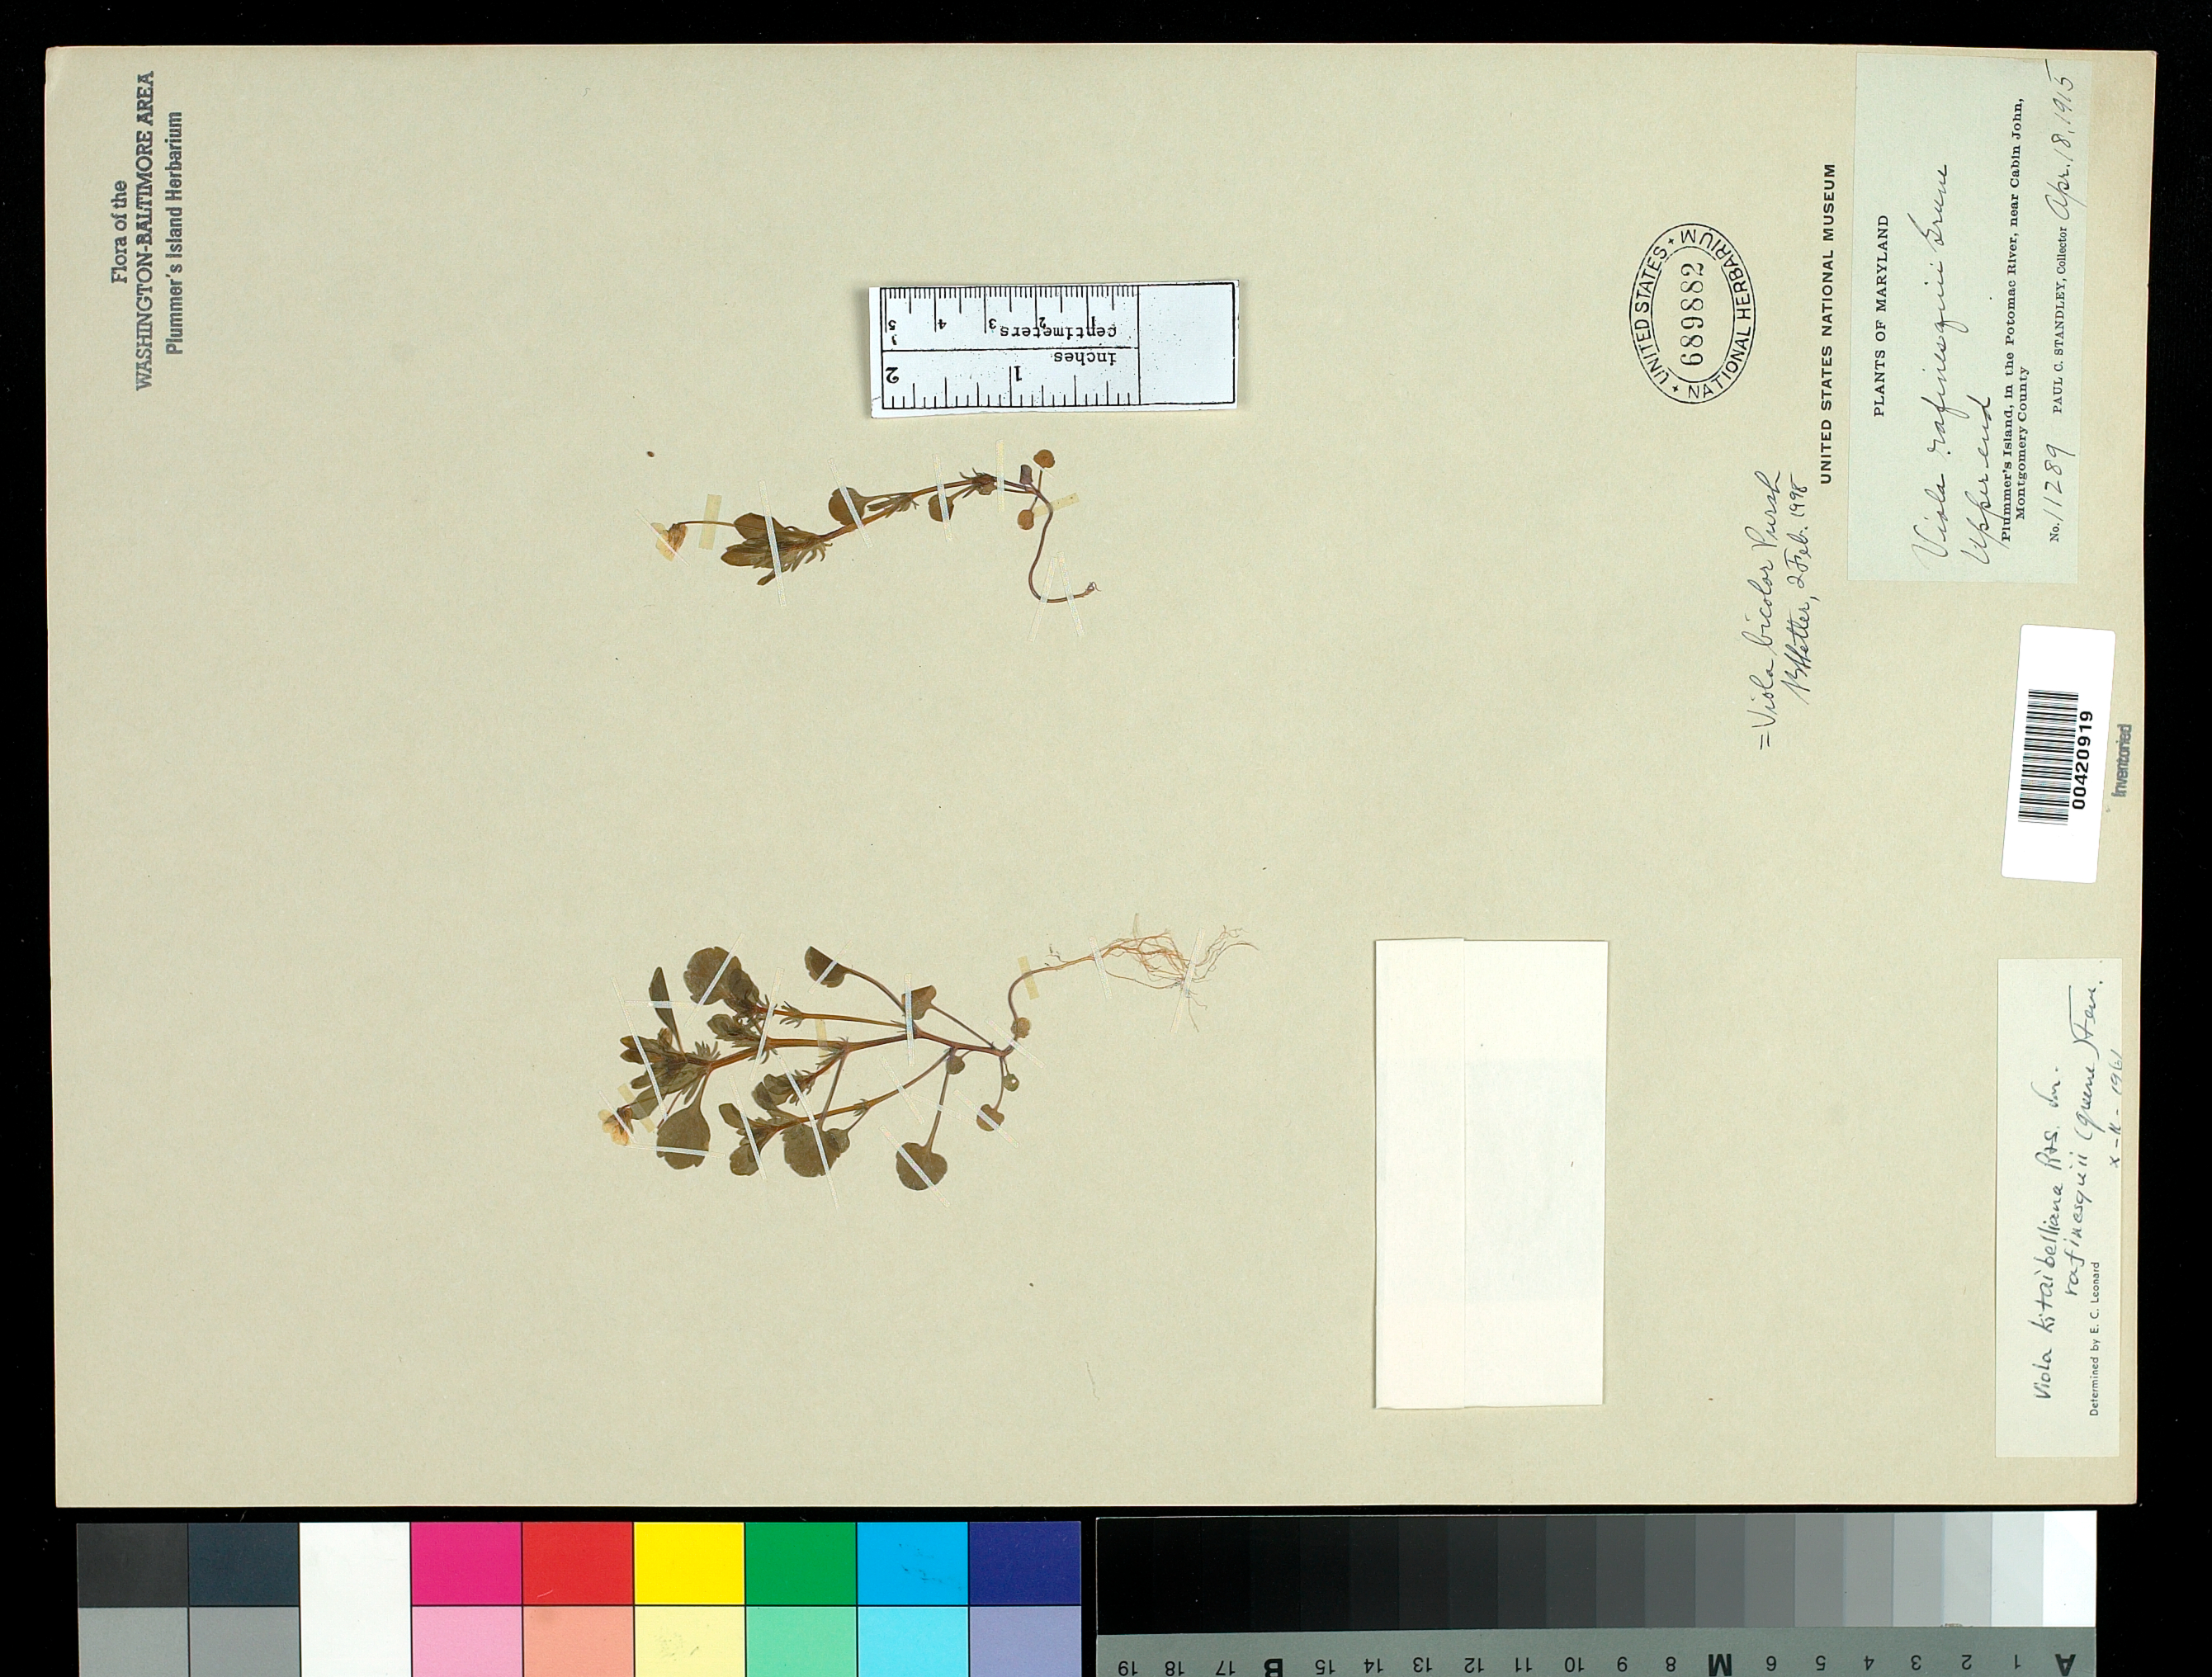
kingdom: Plantae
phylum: Tracheophyta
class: Magnoliopsida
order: Malpighiales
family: Violaceae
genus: Viola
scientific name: Viola bicolor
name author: Pursh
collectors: P. C. Standley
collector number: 11289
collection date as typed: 18 Apr 1915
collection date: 1915-04-18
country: United States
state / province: Maryland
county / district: Montgomery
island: Plummers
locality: Plummer's Island; upper end Plummers Island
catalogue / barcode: US 689882